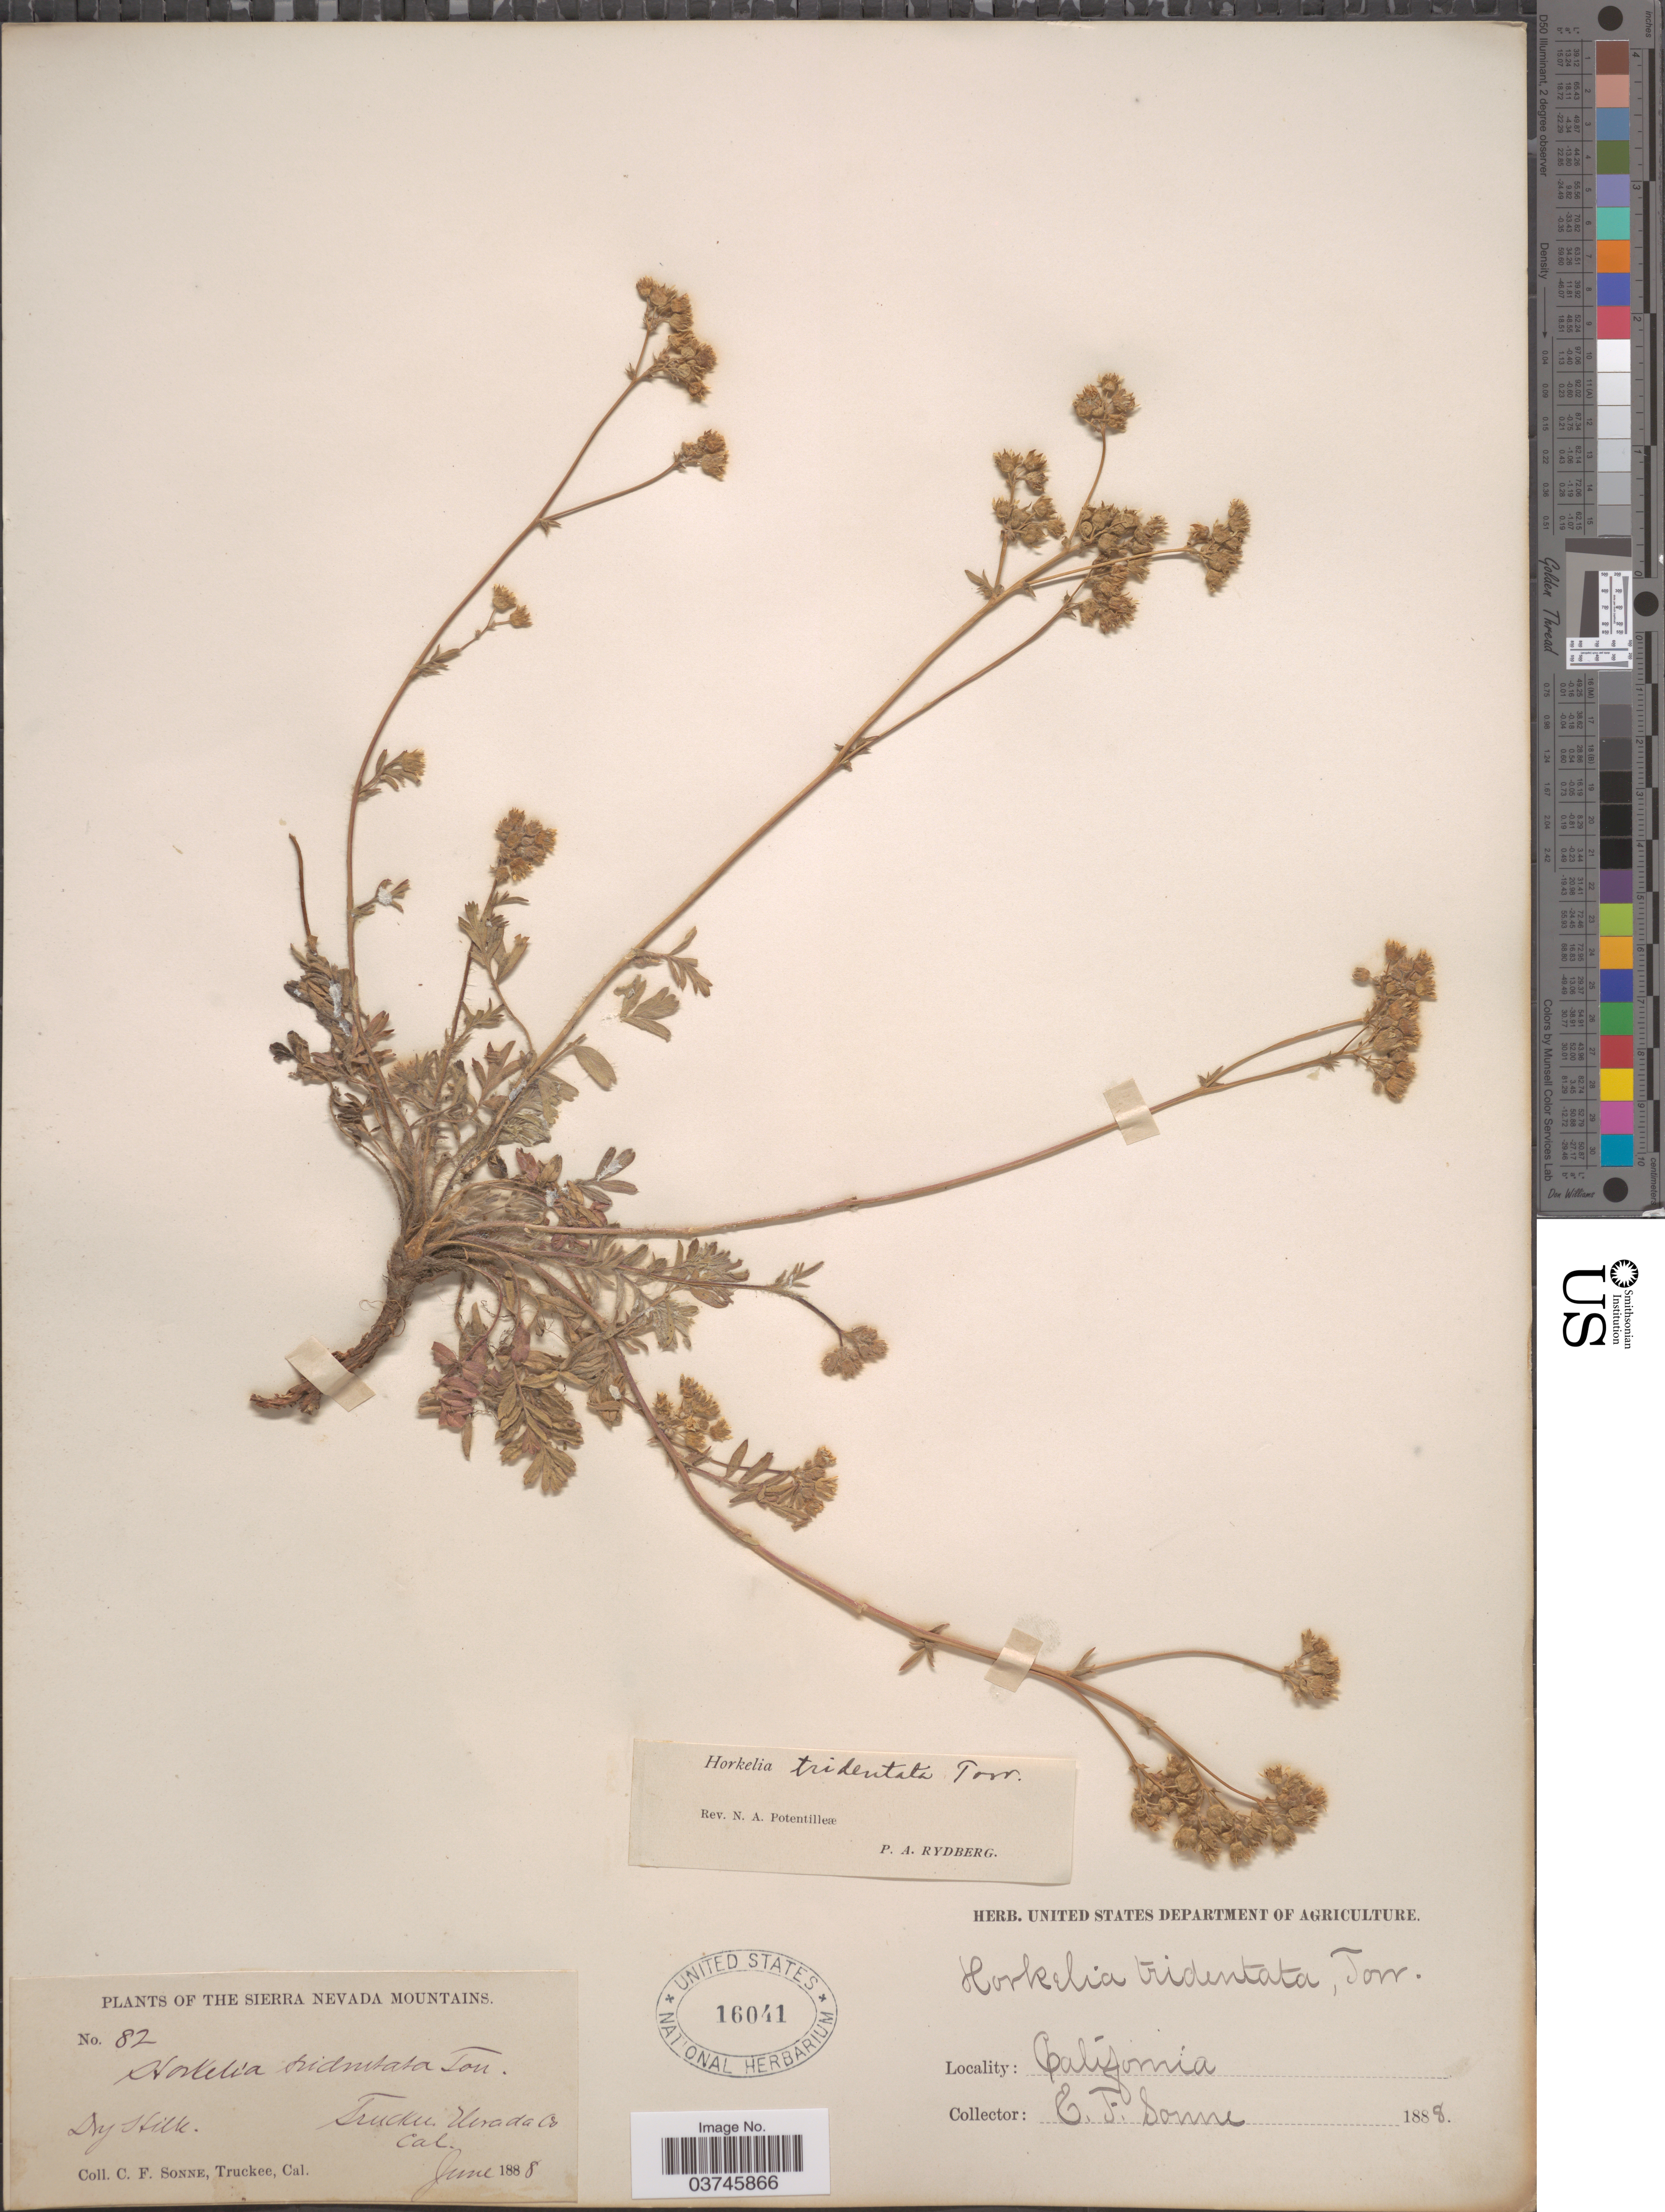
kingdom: Plantae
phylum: Tracheophyta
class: Magnoliopsida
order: Rosales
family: Rosaceae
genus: Potentilla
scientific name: Potentilla tilingii var. flavescens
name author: (Rydb.) J.T. Howell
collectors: C. Sonne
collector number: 82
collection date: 1888-06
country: United States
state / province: California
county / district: Nevada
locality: The Sierra Nevada Mountains. Truckee, Nevada Co.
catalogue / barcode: US 16041